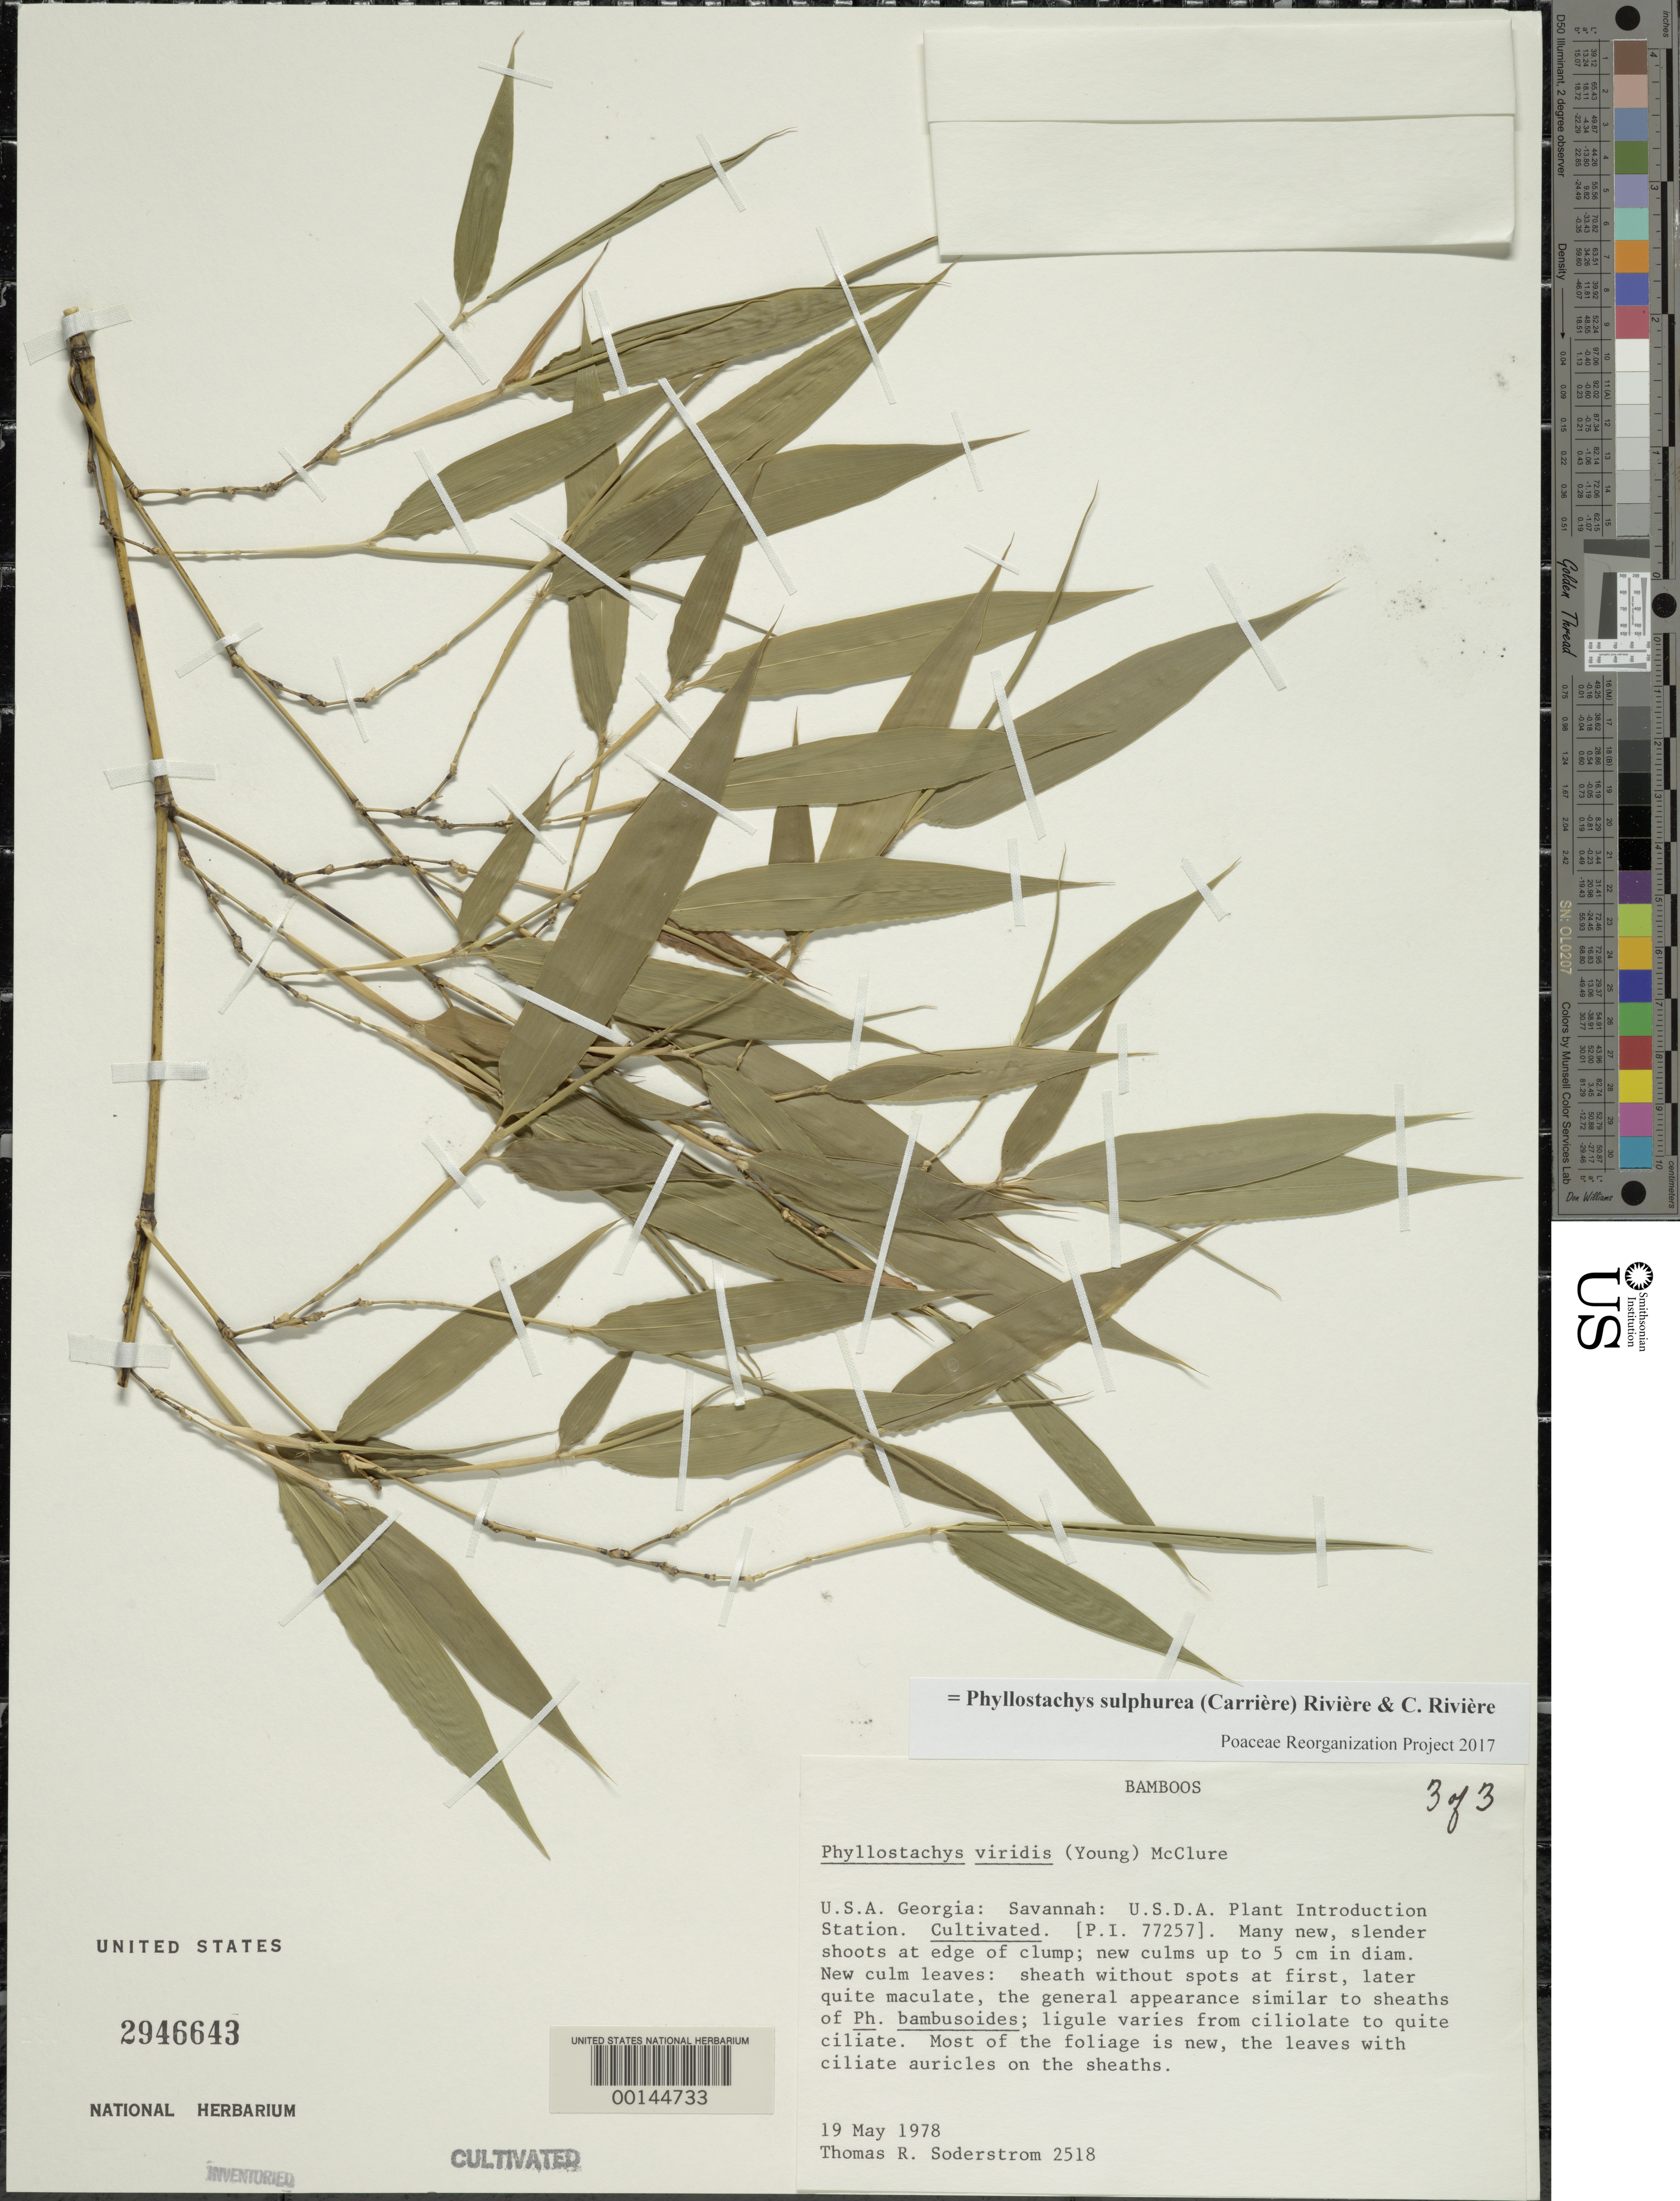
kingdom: Plantae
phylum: Tracheophyta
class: Liliopsida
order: Poales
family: Poaceae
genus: Phyllostachys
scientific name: Phyllostachys sulphurea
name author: (Carrière) Rivière & C. Rivière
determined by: Poaceae Reorganization Project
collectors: T. R. Soderstrom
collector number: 2518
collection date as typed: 19 May 1978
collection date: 1978-05-19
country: United States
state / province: Georgia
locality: Savannah, barbour lathrop p.i. garden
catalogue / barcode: US 2946643